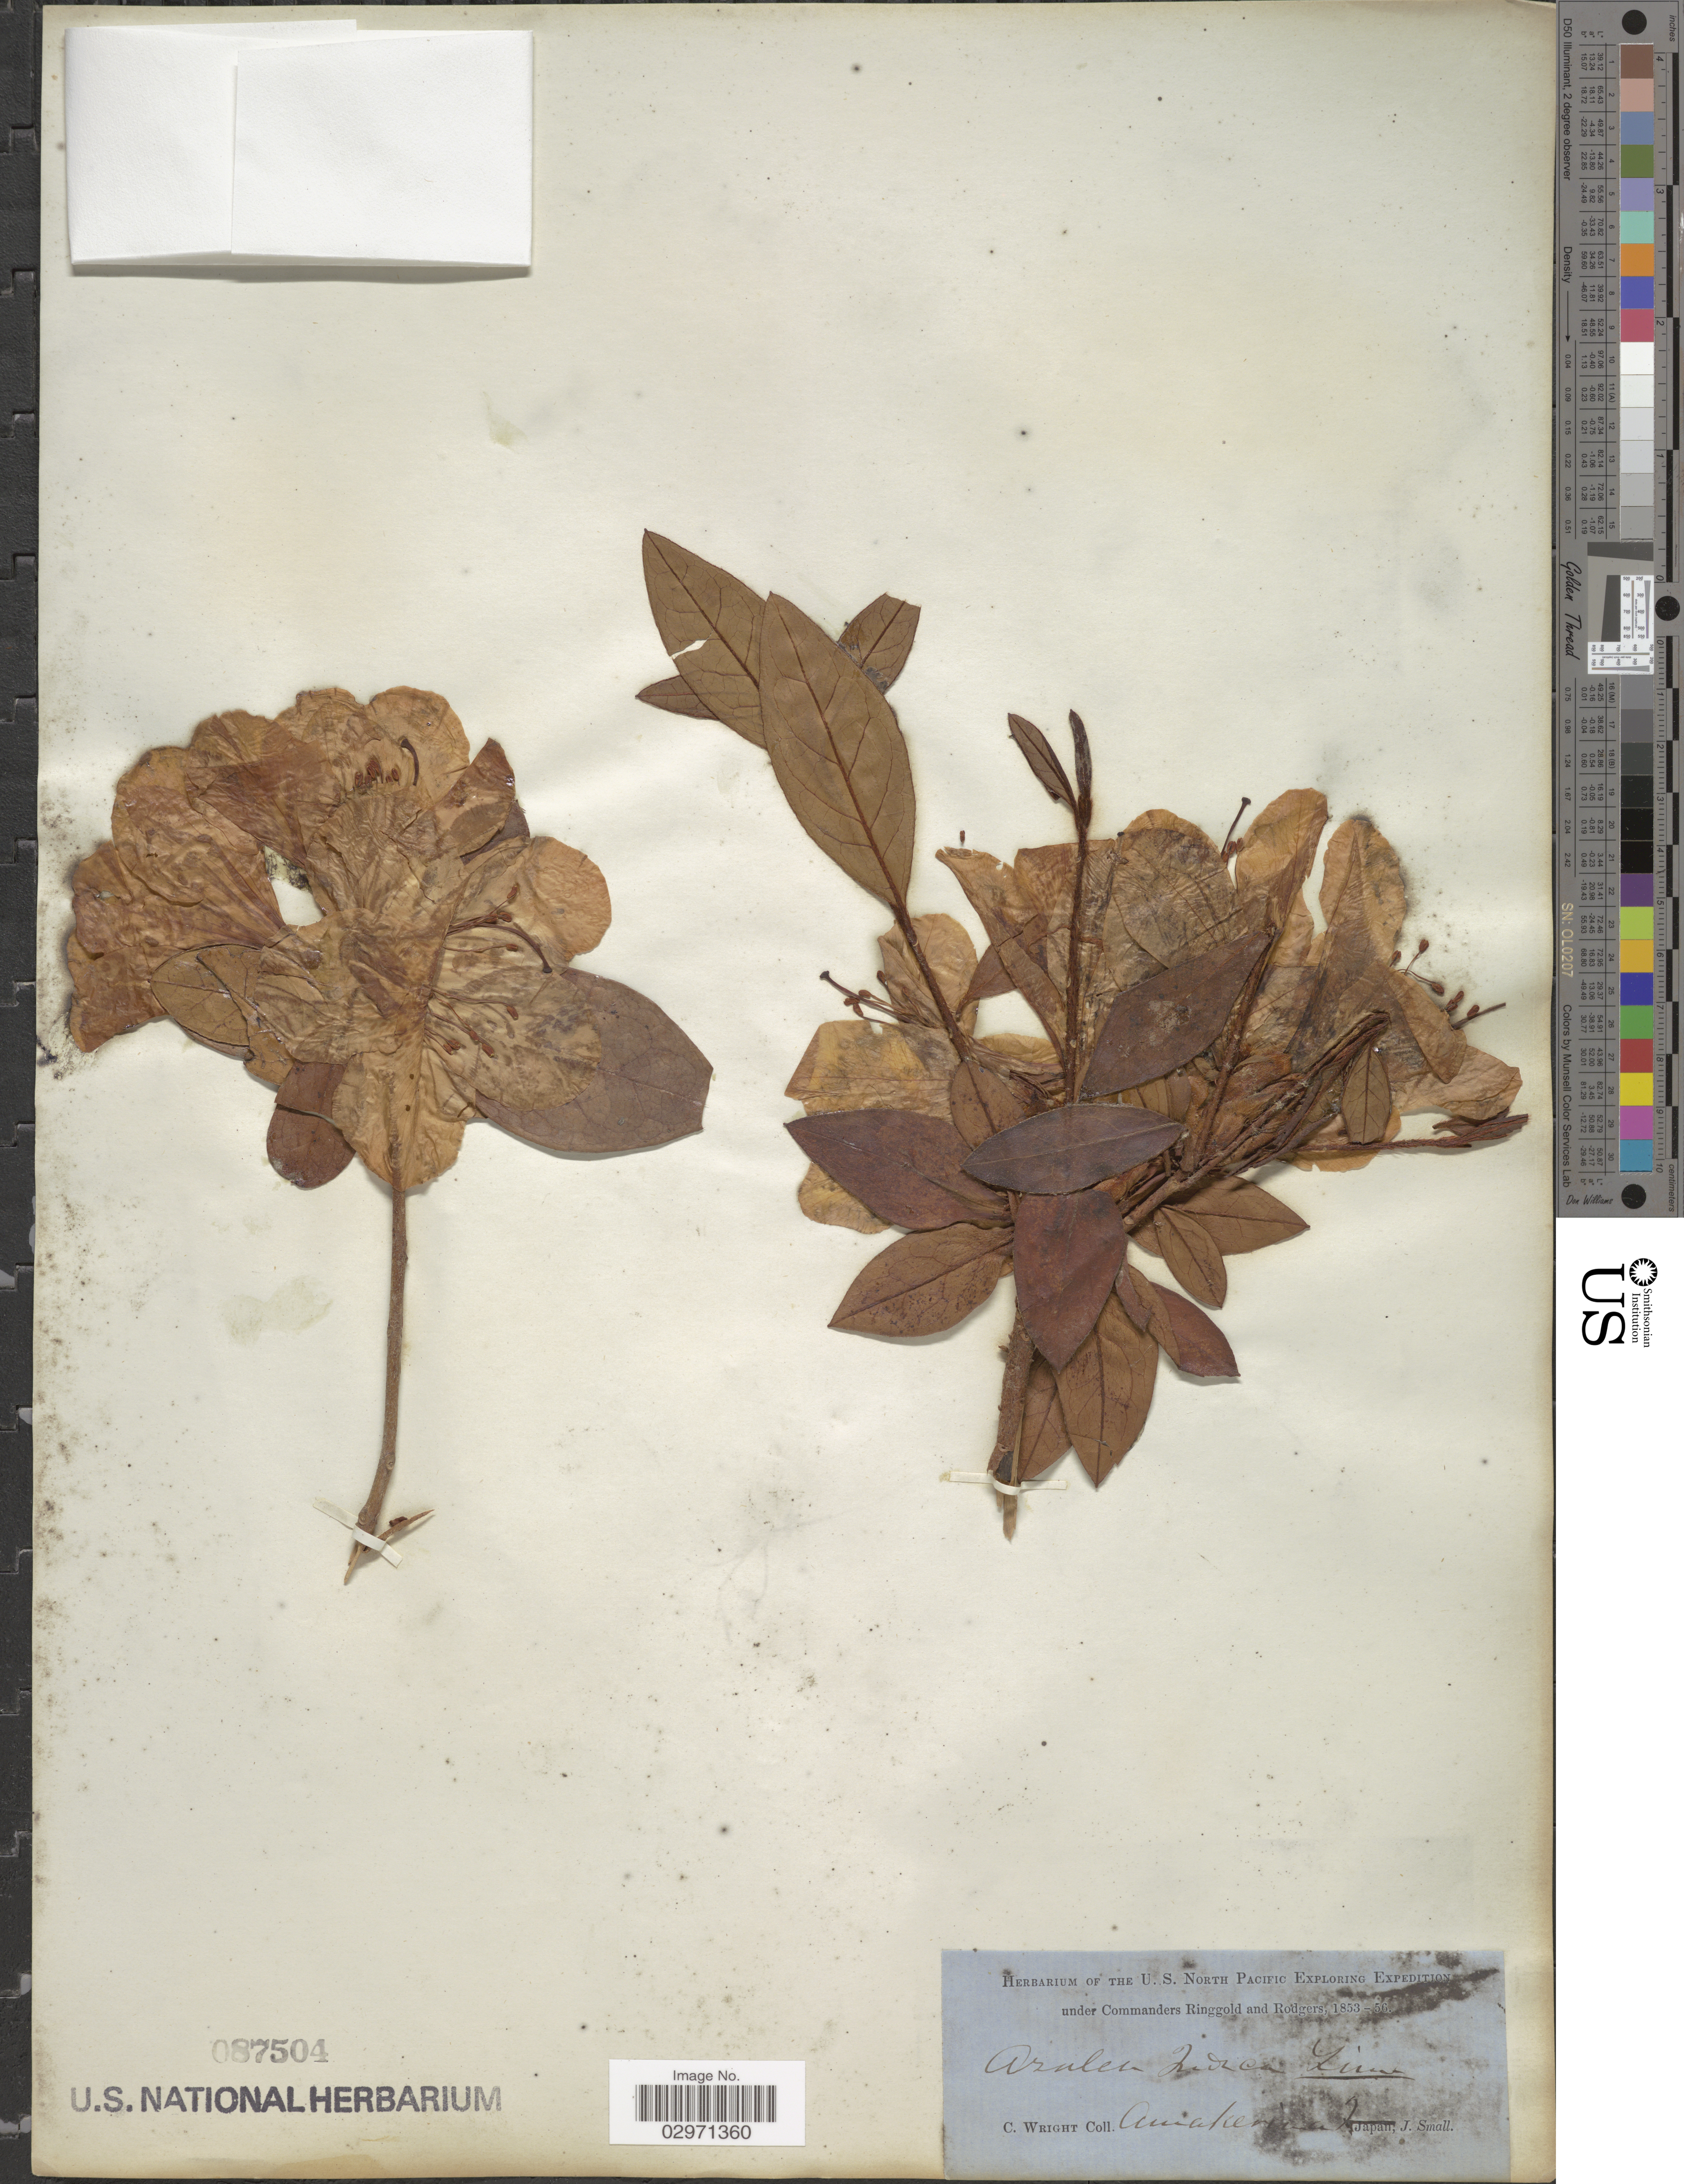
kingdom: Plantae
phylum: Tracheophyta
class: Magnoliopsida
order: Ericales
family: Ericaceae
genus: Rhododendron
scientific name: Rhododendron indicum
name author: (L.) Sweet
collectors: C. Wright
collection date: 1853/1856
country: Japan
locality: Amakerima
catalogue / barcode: US 87504